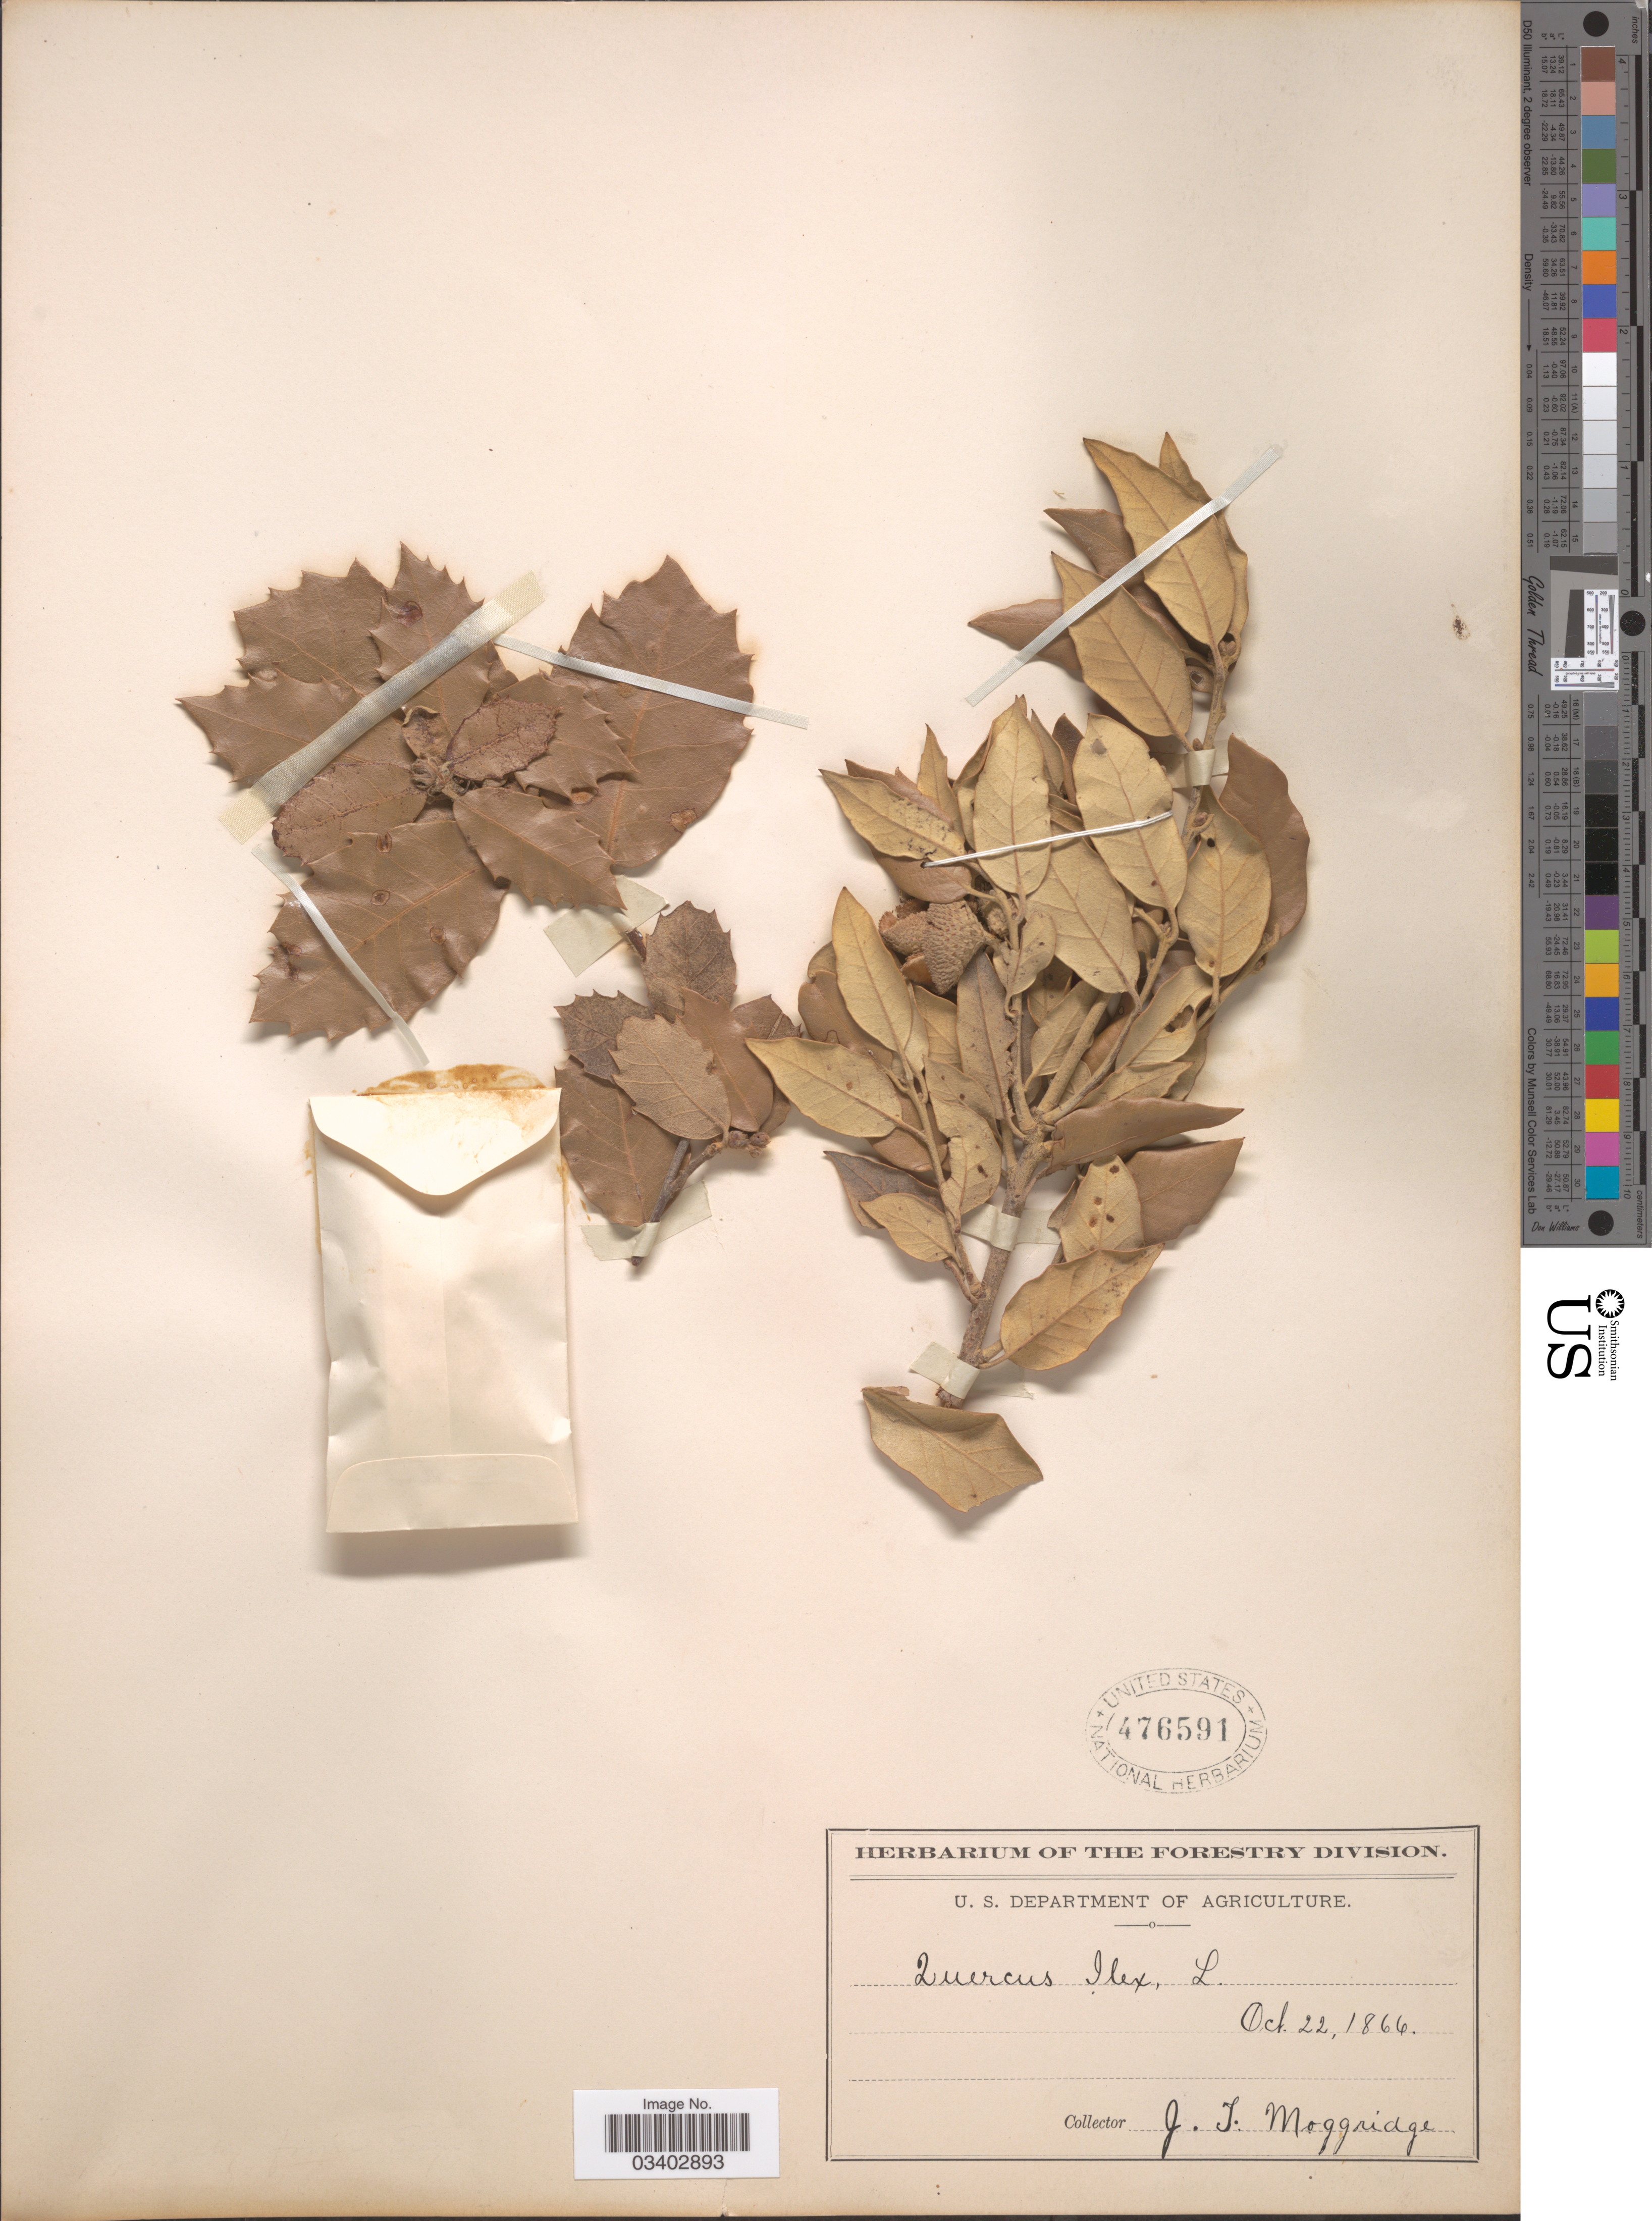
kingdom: Plantae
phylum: Tracheophyta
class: Magnoliopsida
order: Fagales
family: Fagaceae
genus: Quercus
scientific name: Quercus ilex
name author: Lour.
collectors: J. T. Moggridge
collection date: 1866-10-22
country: United States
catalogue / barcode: US 476591